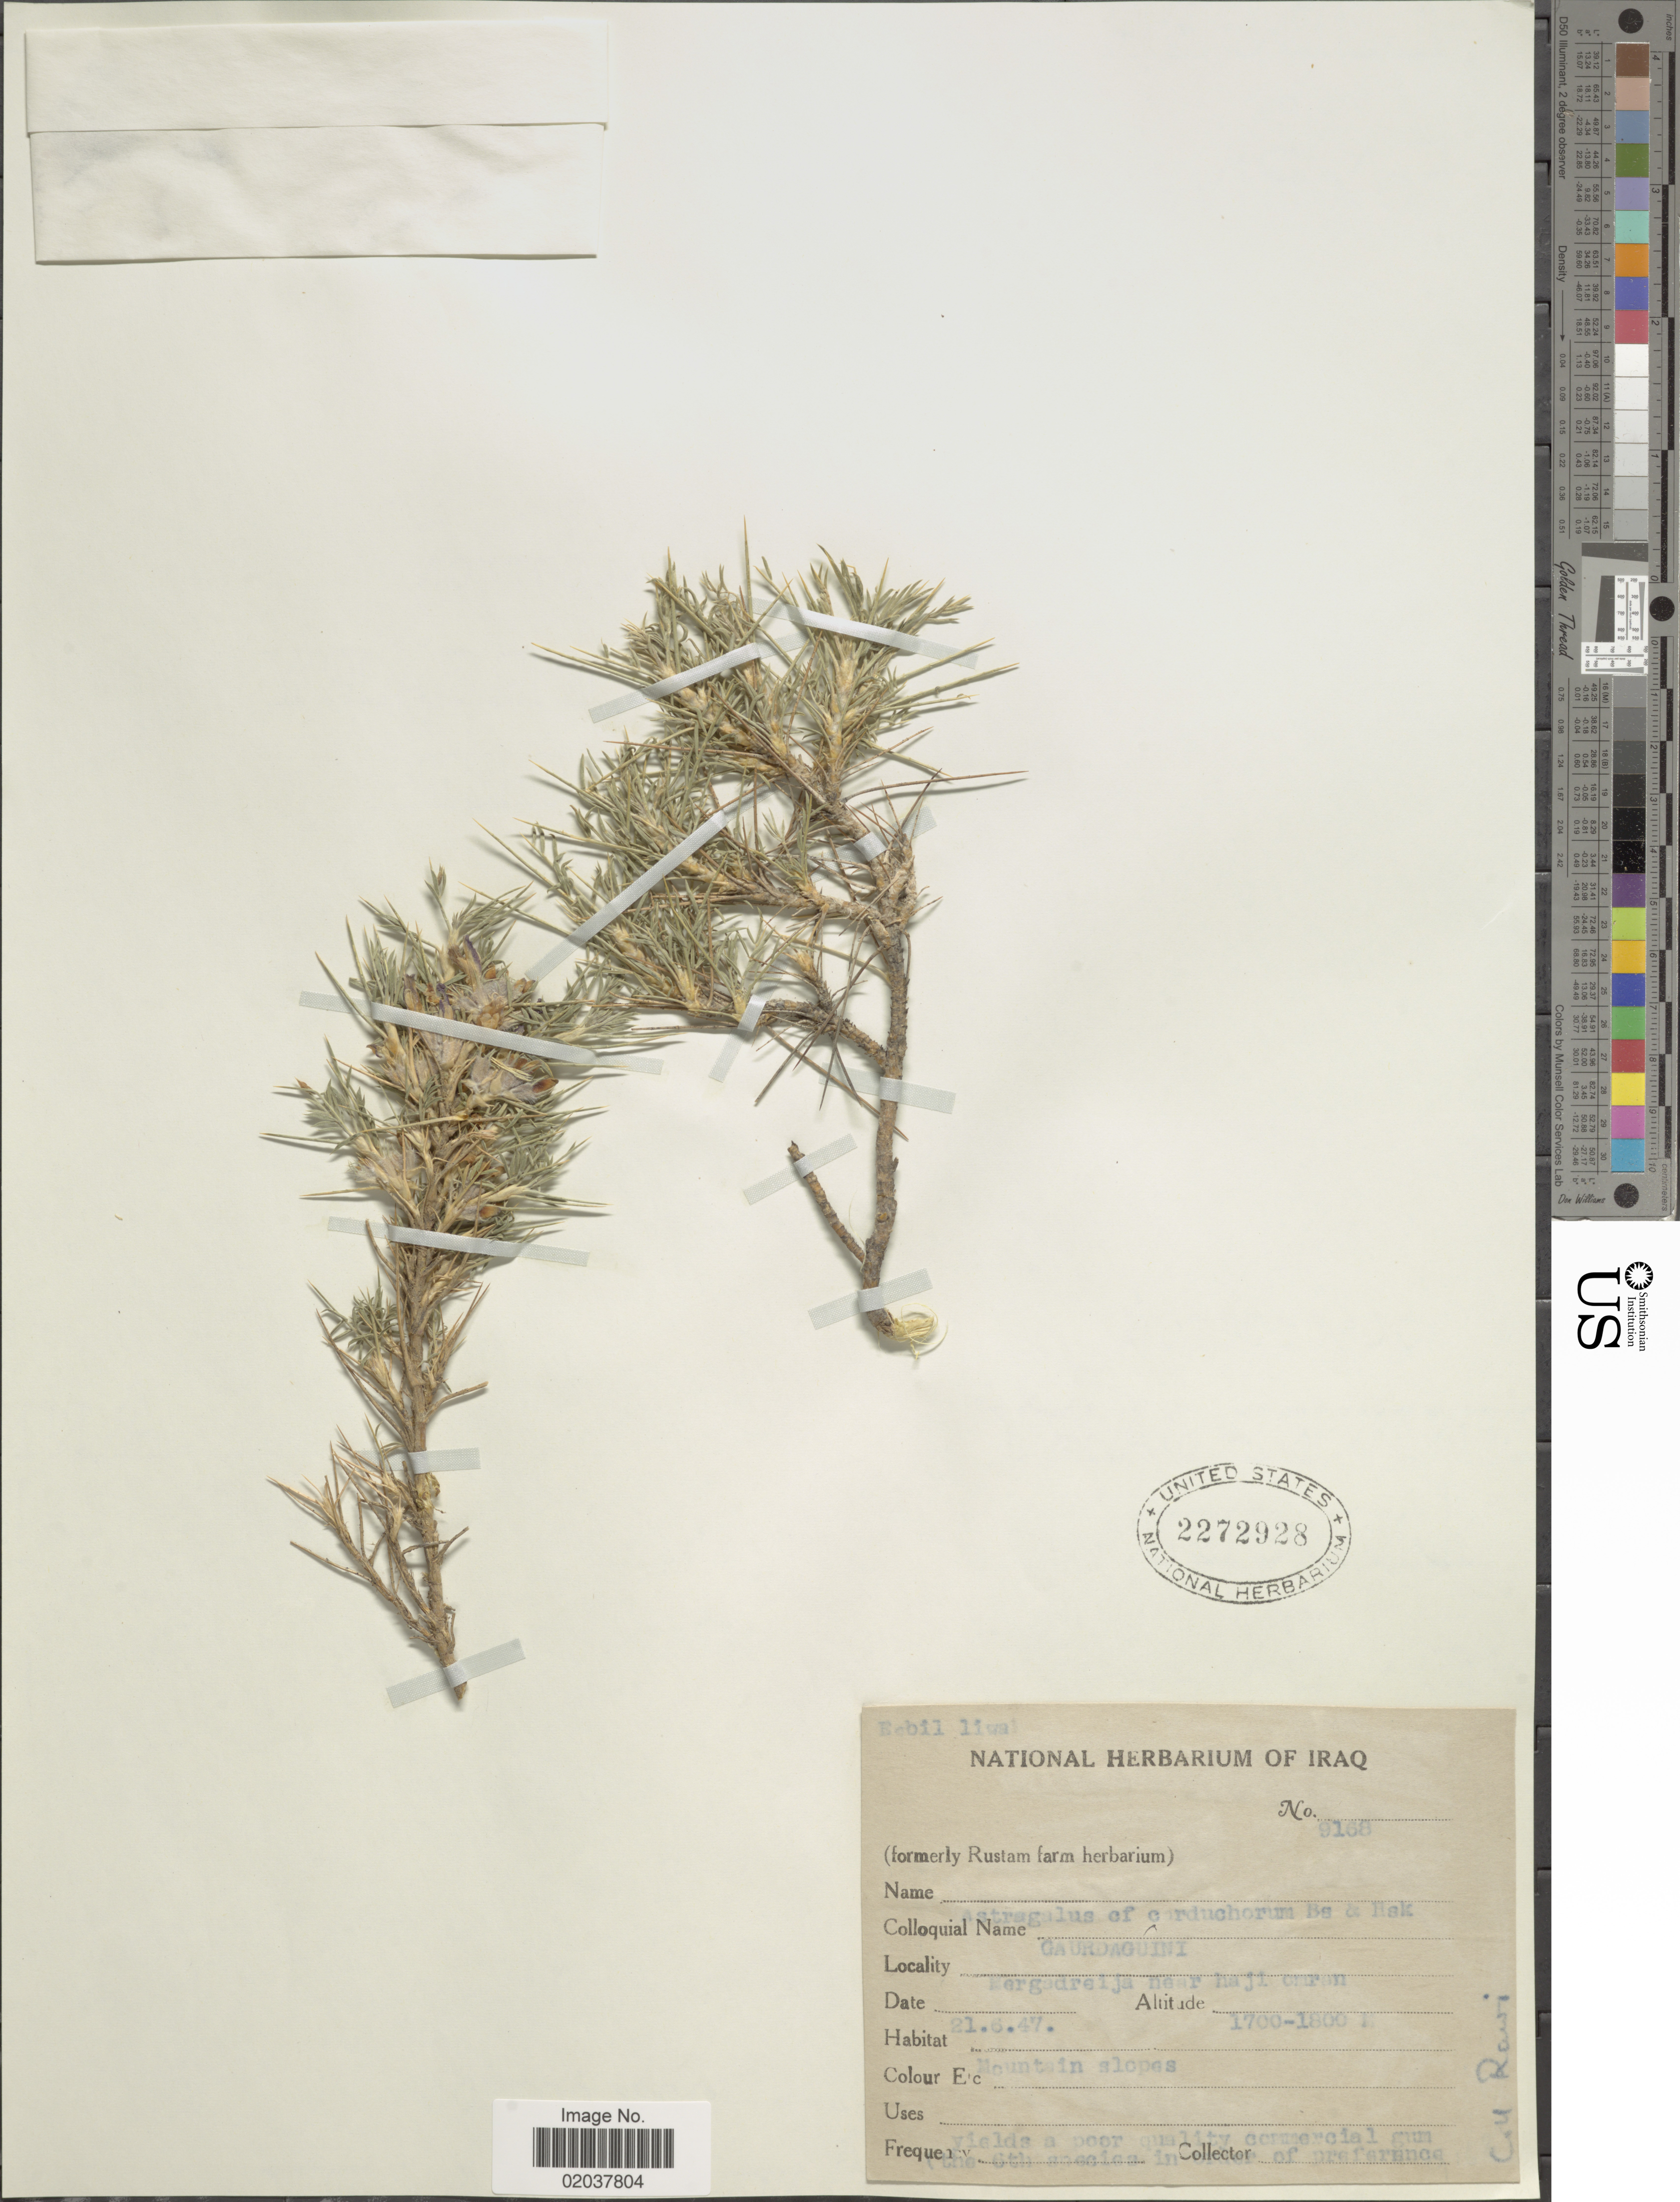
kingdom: Plantae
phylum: Tracheophyta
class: Magnoliopsida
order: Fabales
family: Fabaceae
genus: Astragalus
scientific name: Astragalus carduchorum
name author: Boiss. & Hausskn.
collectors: A. Rawi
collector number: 9168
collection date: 1947-06-21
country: Iraq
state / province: Arbil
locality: Erbil liwa, Nergadraija near Haji Omran.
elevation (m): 1700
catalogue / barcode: US 2272928